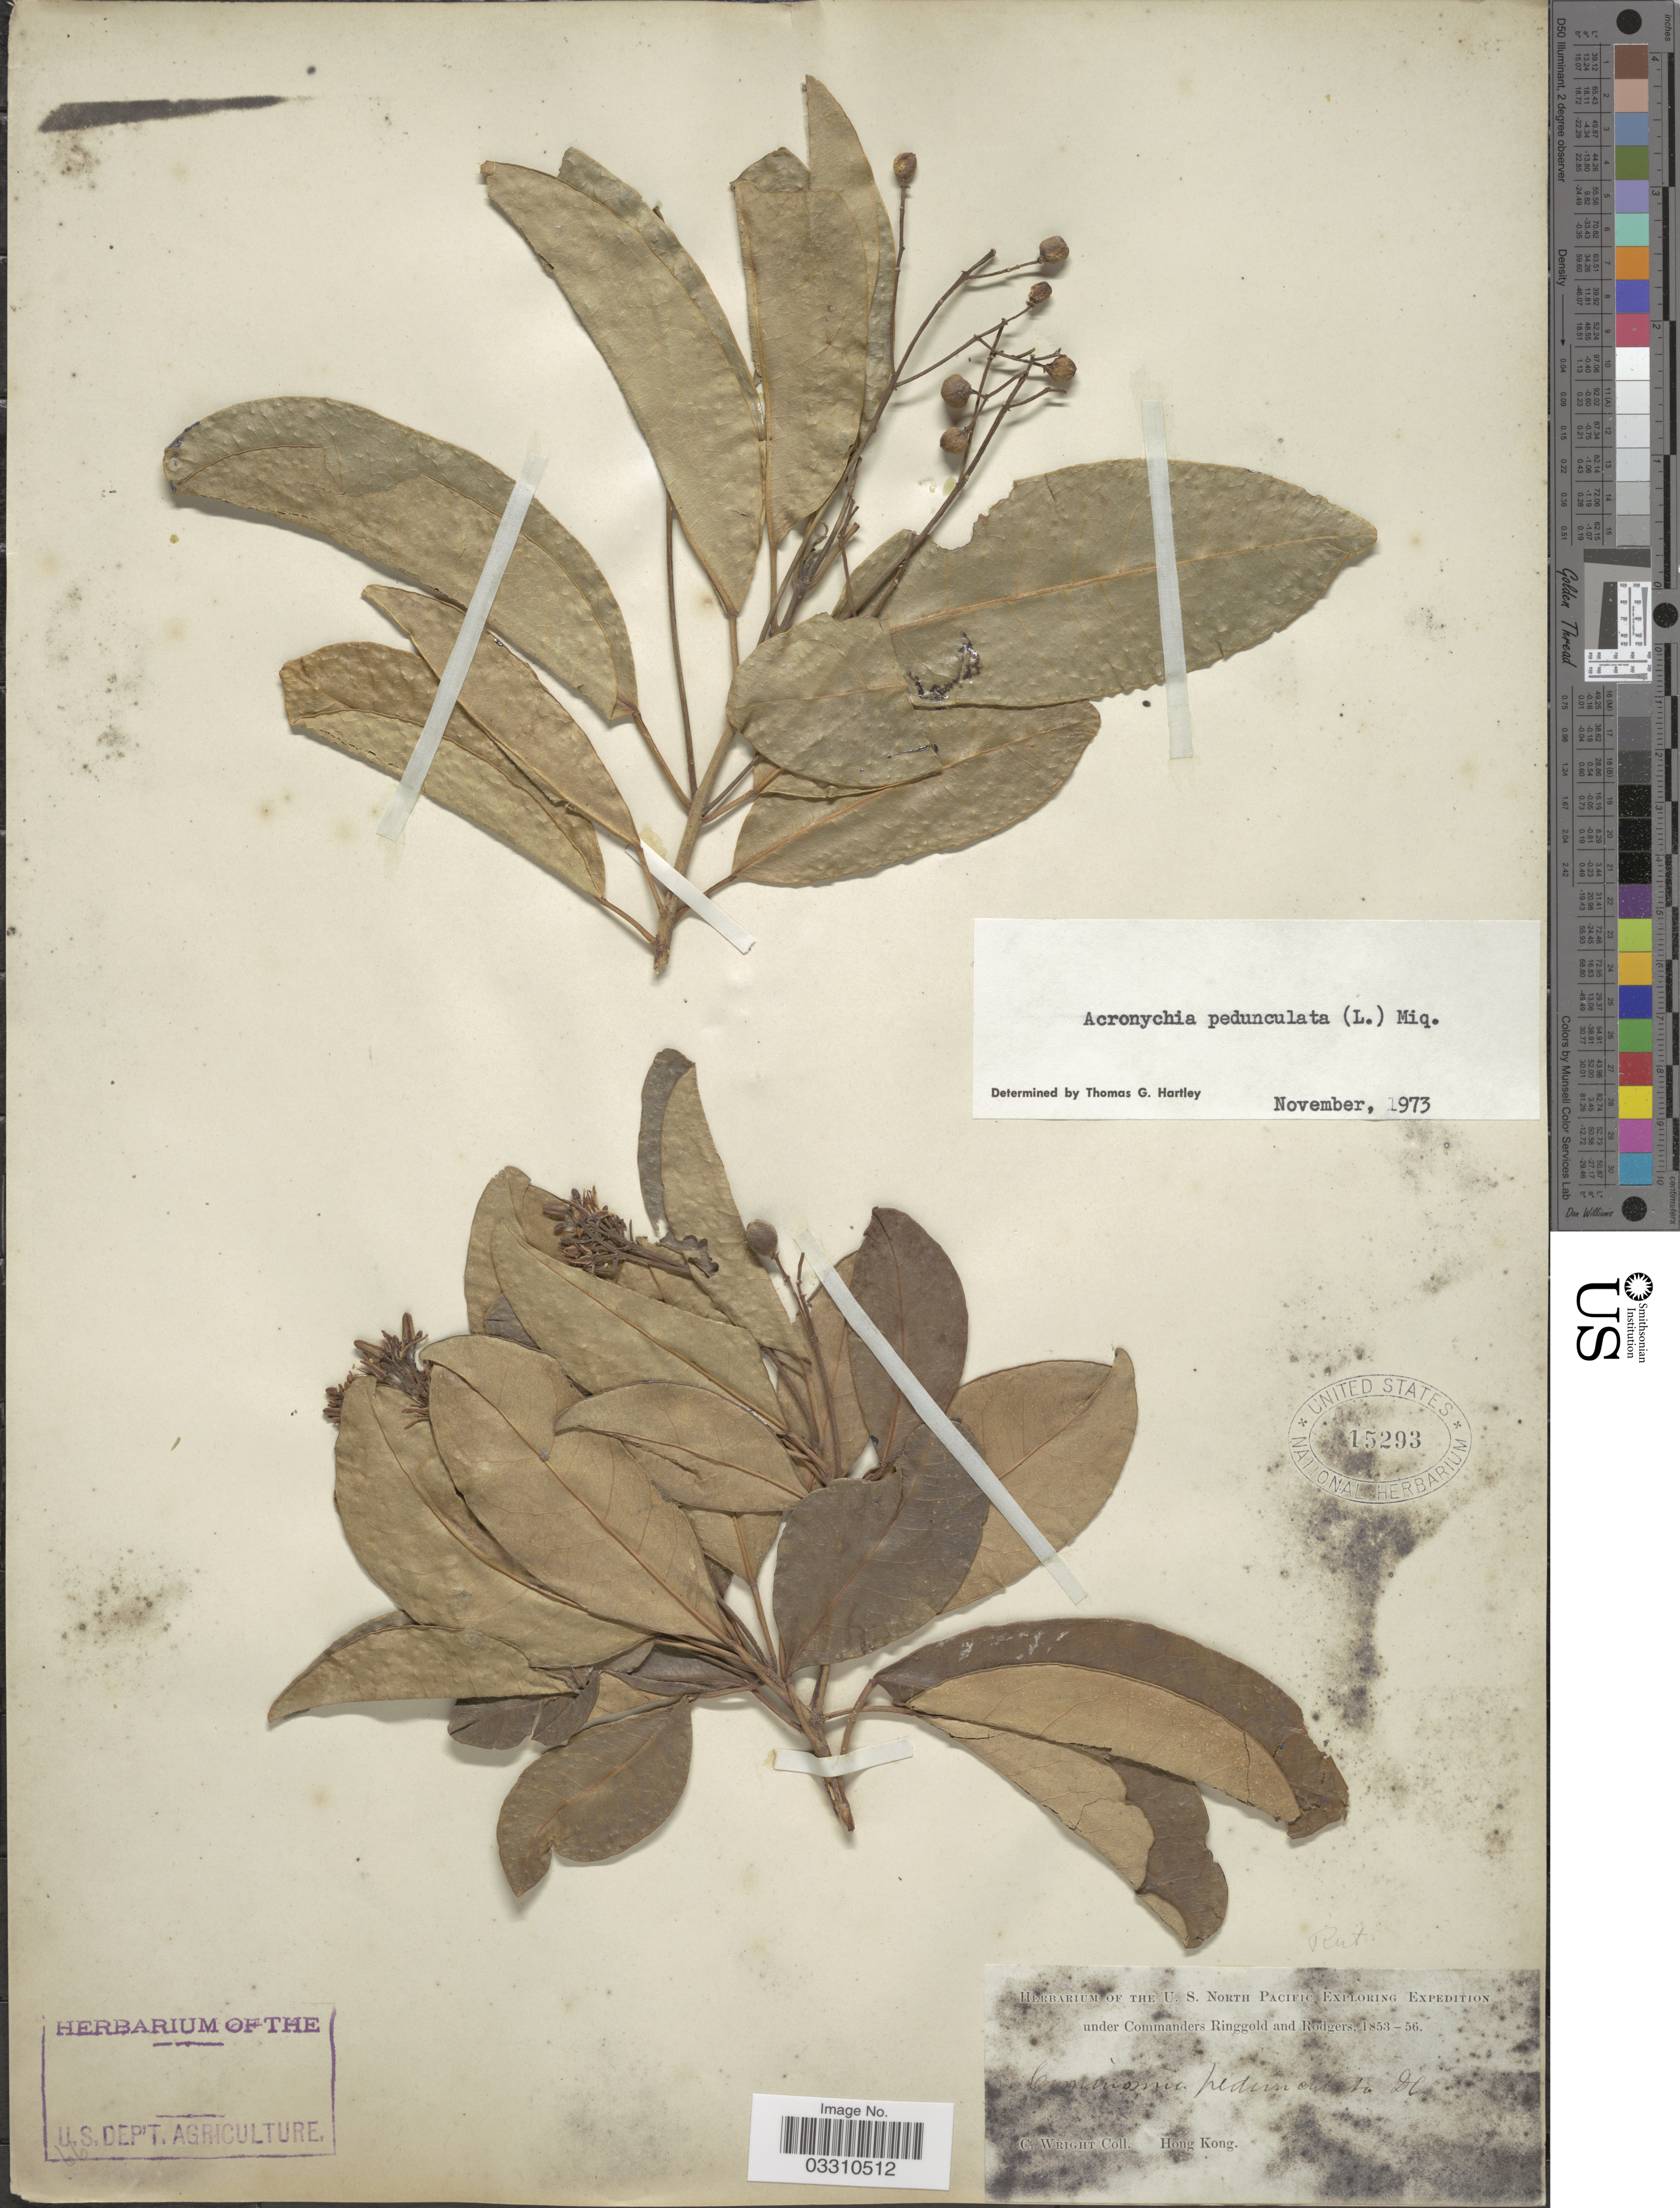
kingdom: Plantae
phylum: Tracheophyta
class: Magnoliopsida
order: Sapindales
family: Rutaceae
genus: Acronychia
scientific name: Acronychia pedunculata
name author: (L.) Miq.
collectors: C. Wright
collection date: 1853/1856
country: China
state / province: Hong Kong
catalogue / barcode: US 15293